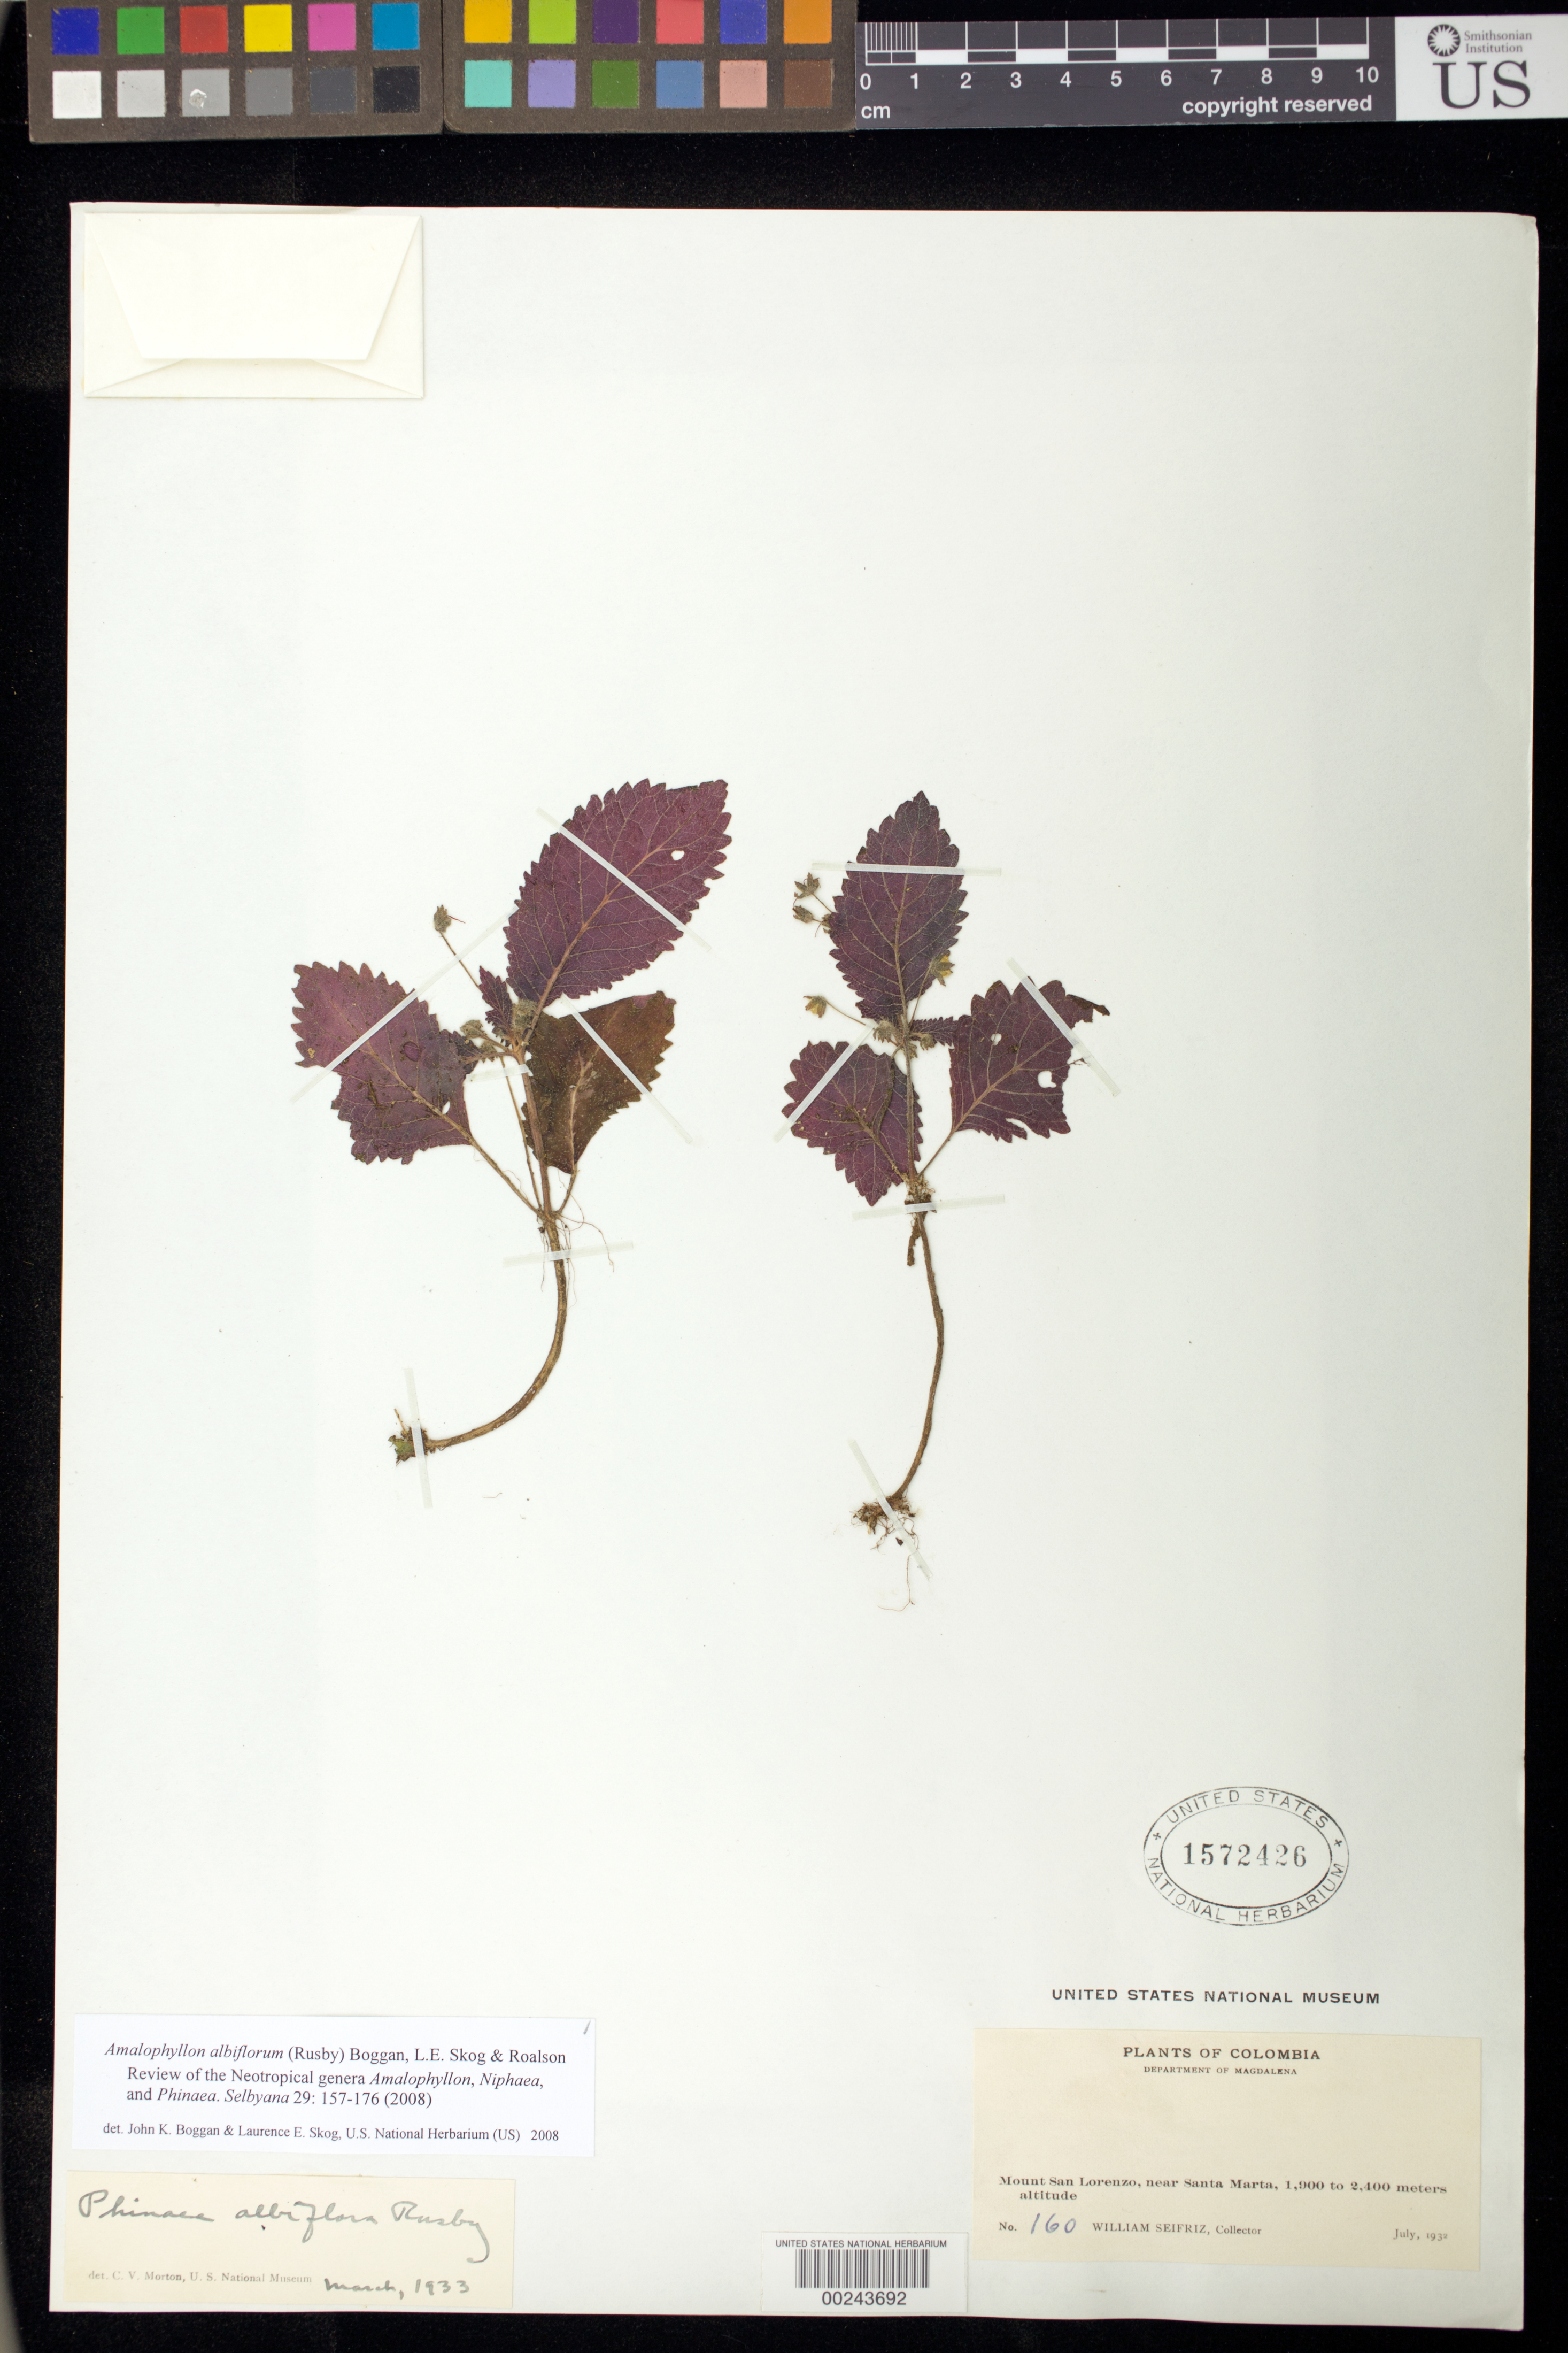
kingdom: Plantae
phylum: Tracheophyta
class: Magnoliopsida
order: Lamiales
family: Gesneriaceae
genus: Amalophyllon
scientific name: Amalophyllon albiflorum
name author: (Rusby) Boggan et al.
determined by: Boggan, J. K.; Skog, L. E.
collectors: W. Seifriz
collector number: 160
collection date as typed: Jul 1932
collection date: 1932-07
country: Colombia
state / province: Magdalena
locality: Mount San Lorenzo, near Santa Marta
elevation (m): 1900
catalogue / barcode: US 1572426